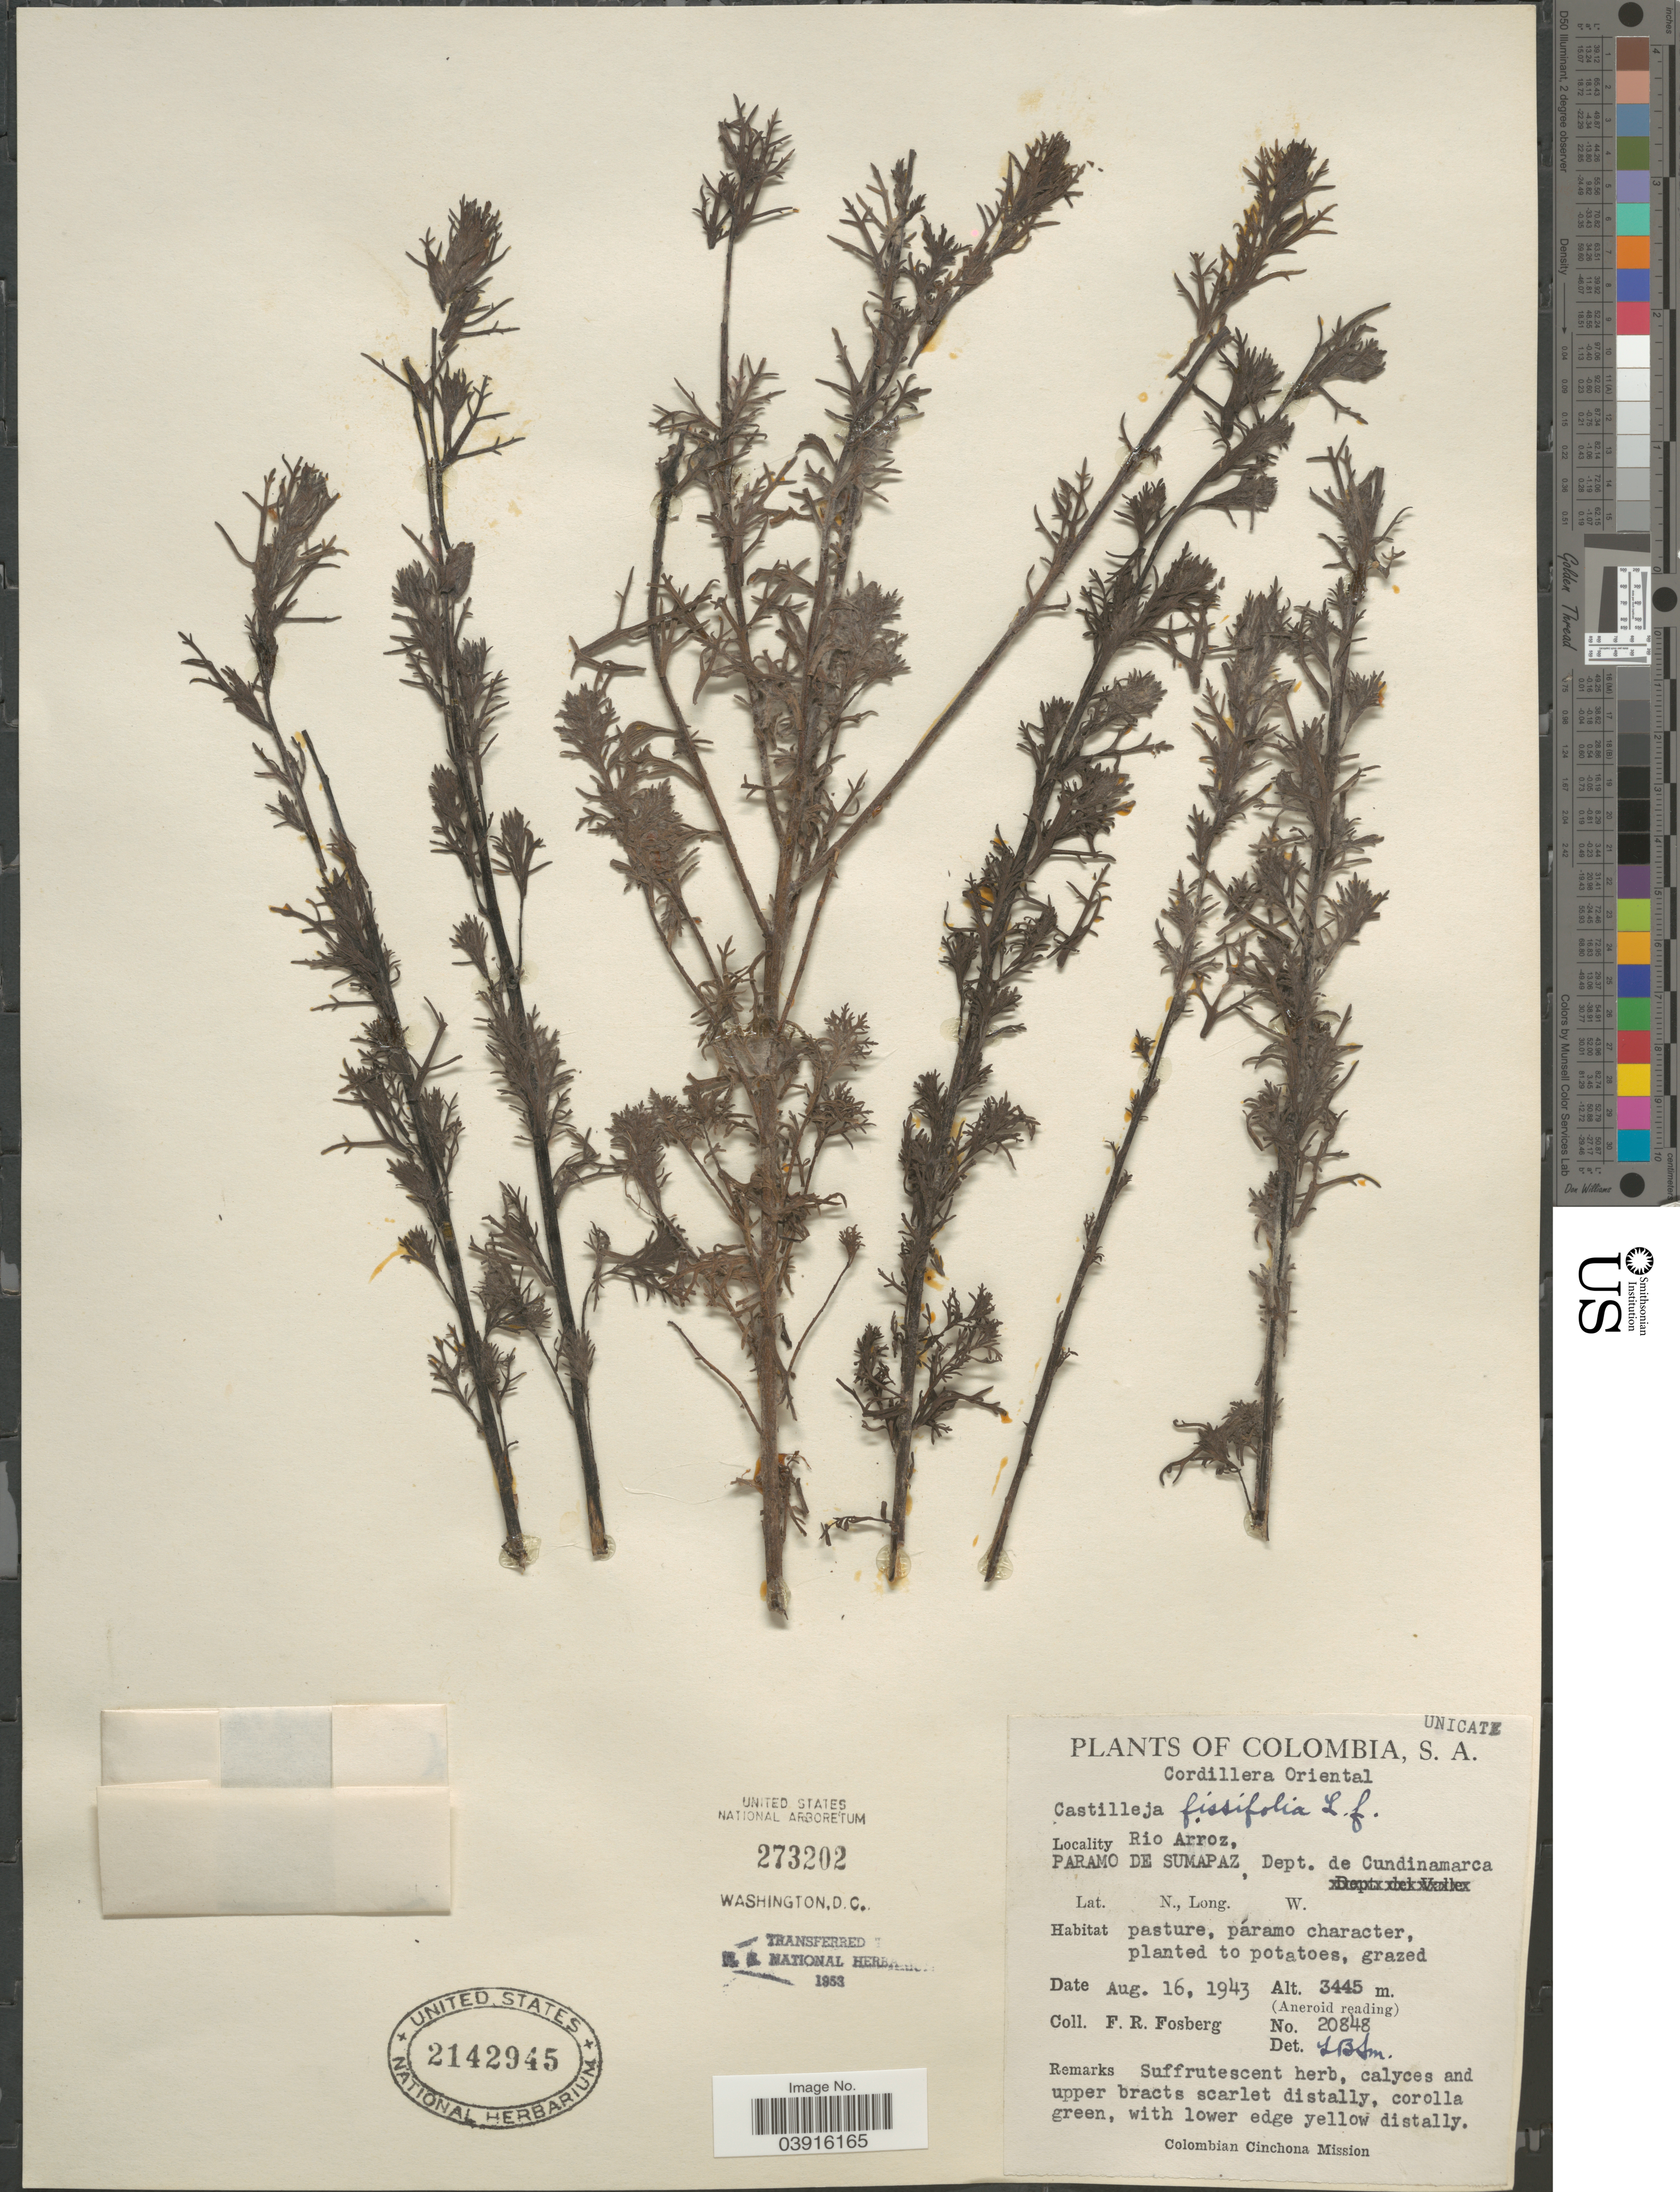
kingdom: Plantae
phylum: Tracheophyta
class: Magnoliopsida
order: Lamiales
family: Orobanchaceae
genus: Castilleja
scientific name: Castilleja fissifolia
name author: L. f.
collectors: F. R. Fosberg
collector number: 20848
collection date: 1943-08-16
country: Colombia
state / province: Cundinamarca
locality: Cordillera Oriental. Rio Arroz, Paramo de Sumapaz, Dept. de Cundinamarca.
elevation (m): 3445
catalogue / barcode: US 2142945